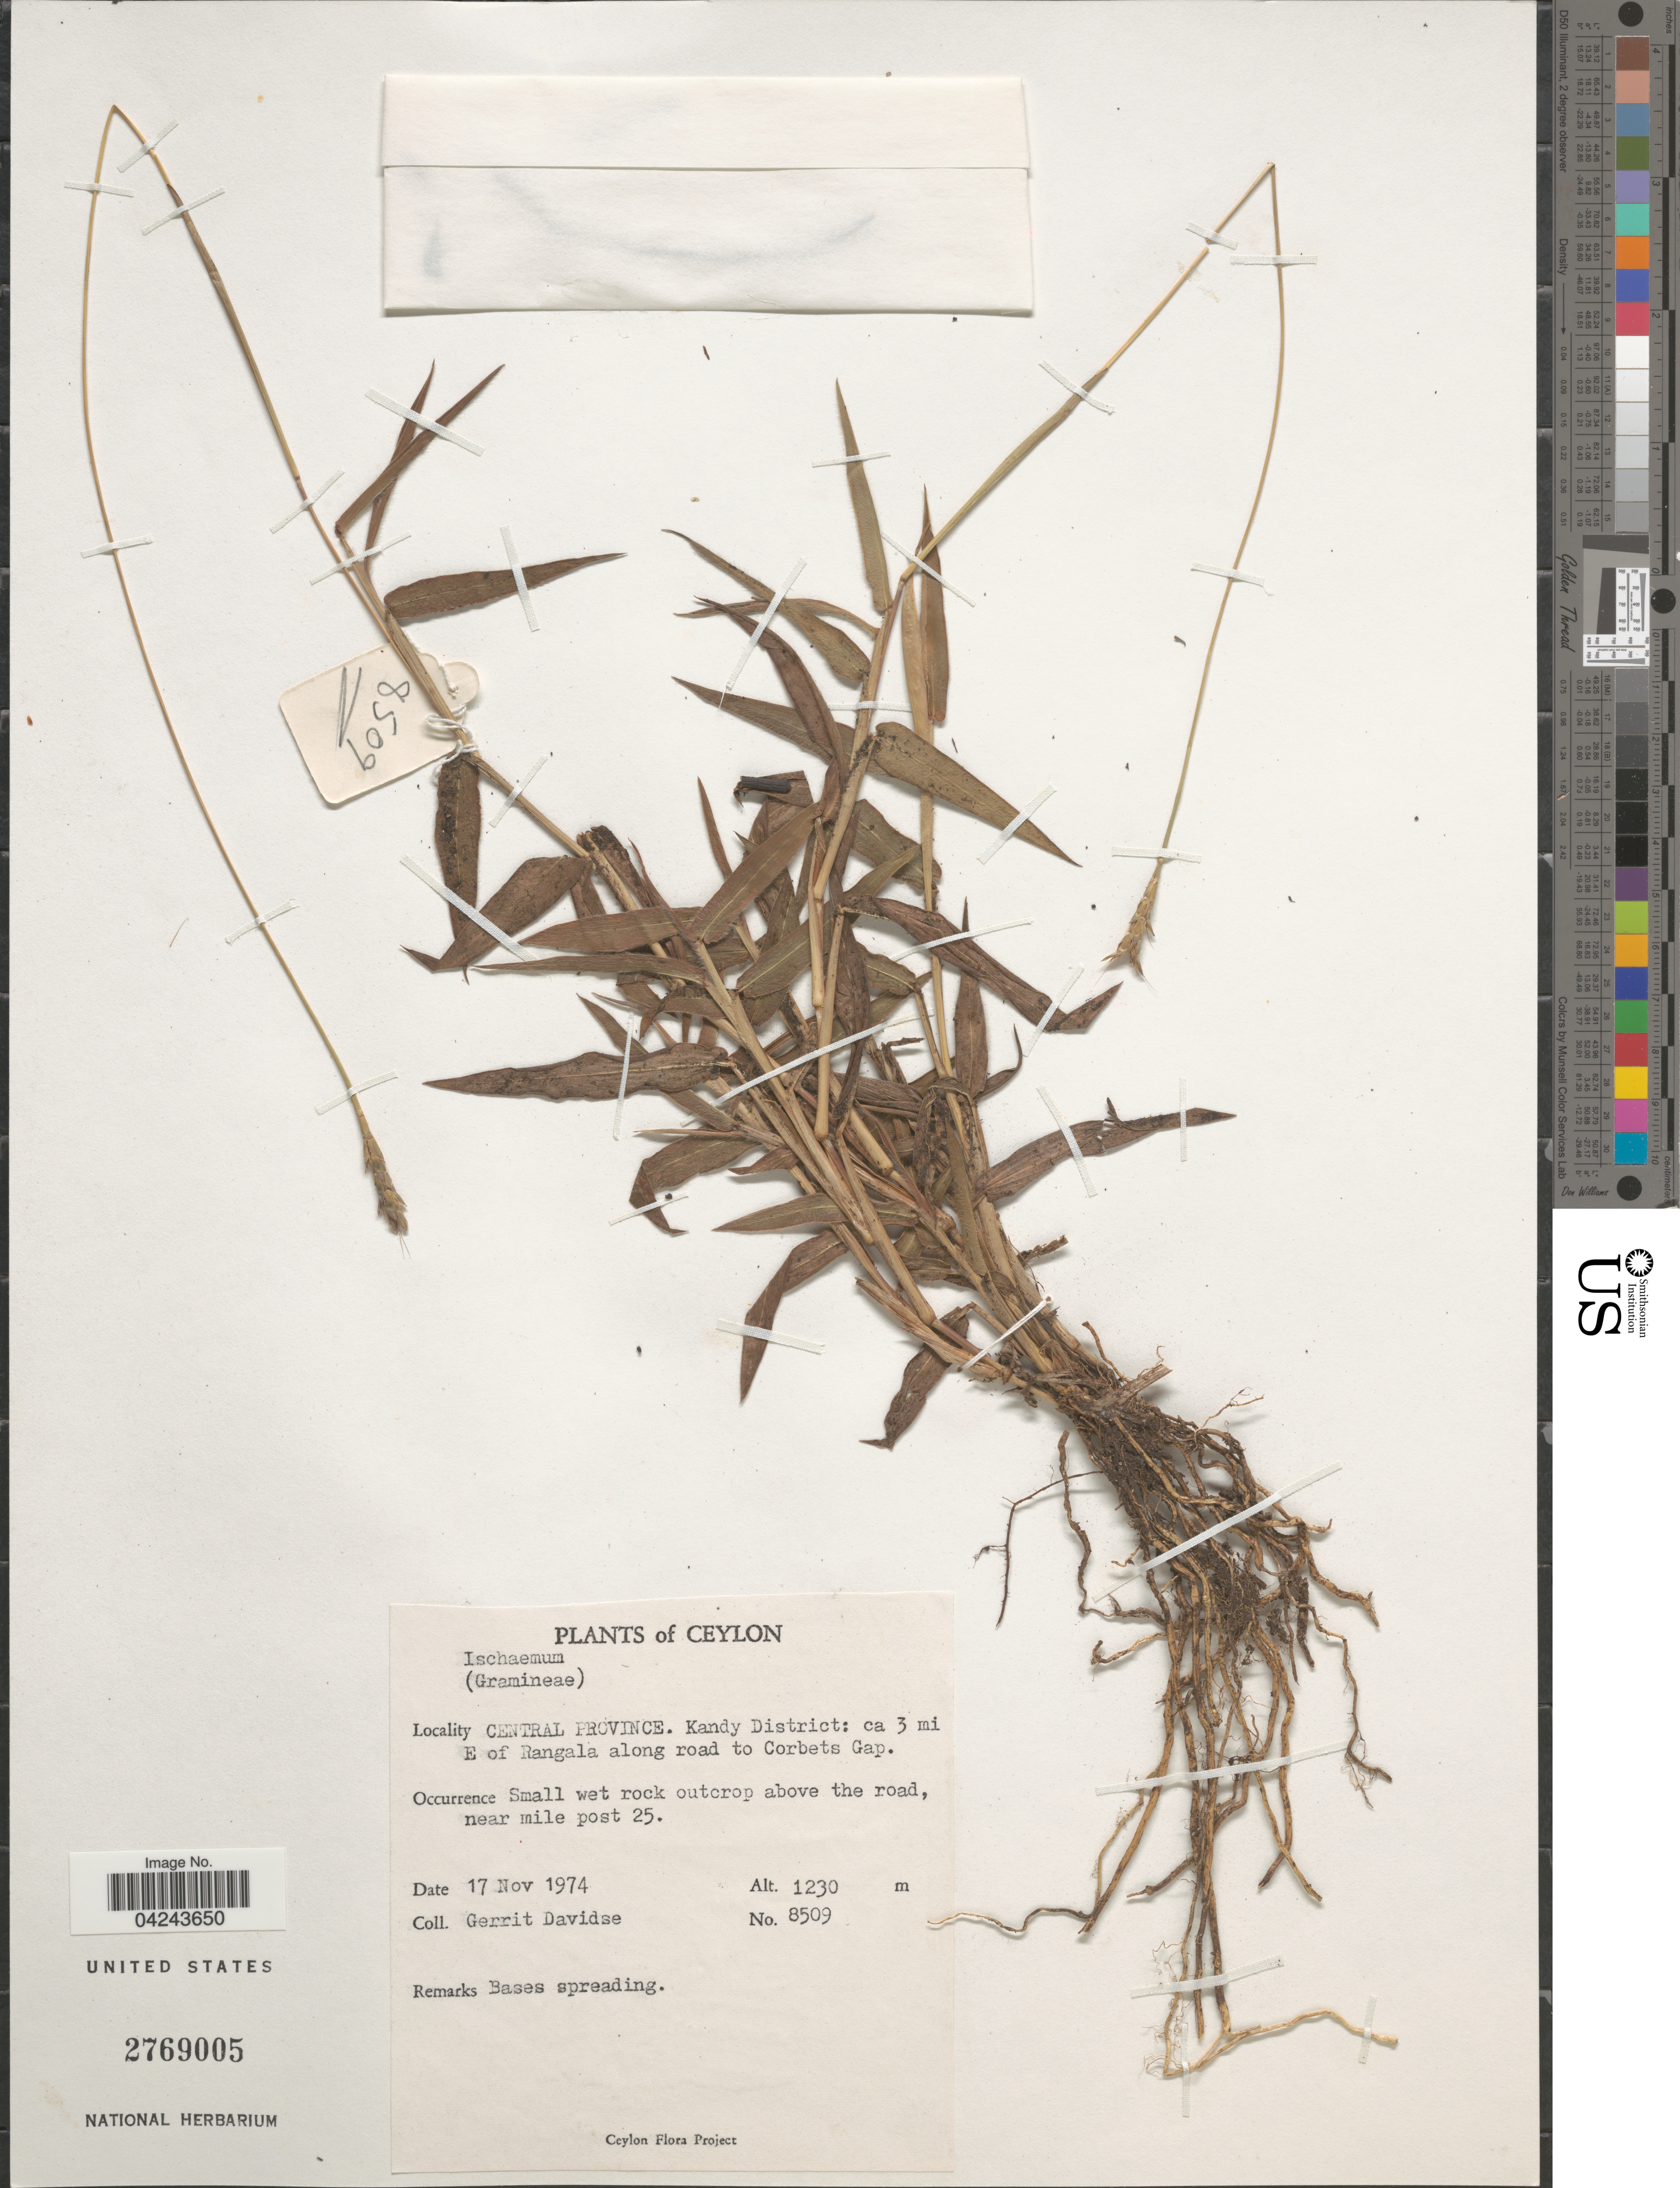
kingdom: Plantae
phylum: Tracheophyta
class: Liliopsida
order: Poales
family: Poaceae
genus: Ischaemum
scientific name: Ischaemum sp.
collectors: G. Davidse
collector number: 8509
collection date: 1974-11-17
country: Sri Lanka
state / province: Central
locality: Ceylon. Kandy District: ca 3 mi E of Rangala along road to Corbets Gap. Small wet rock outcrop above the road, near mile post 25.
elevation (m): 1230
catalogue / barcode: US 2769005